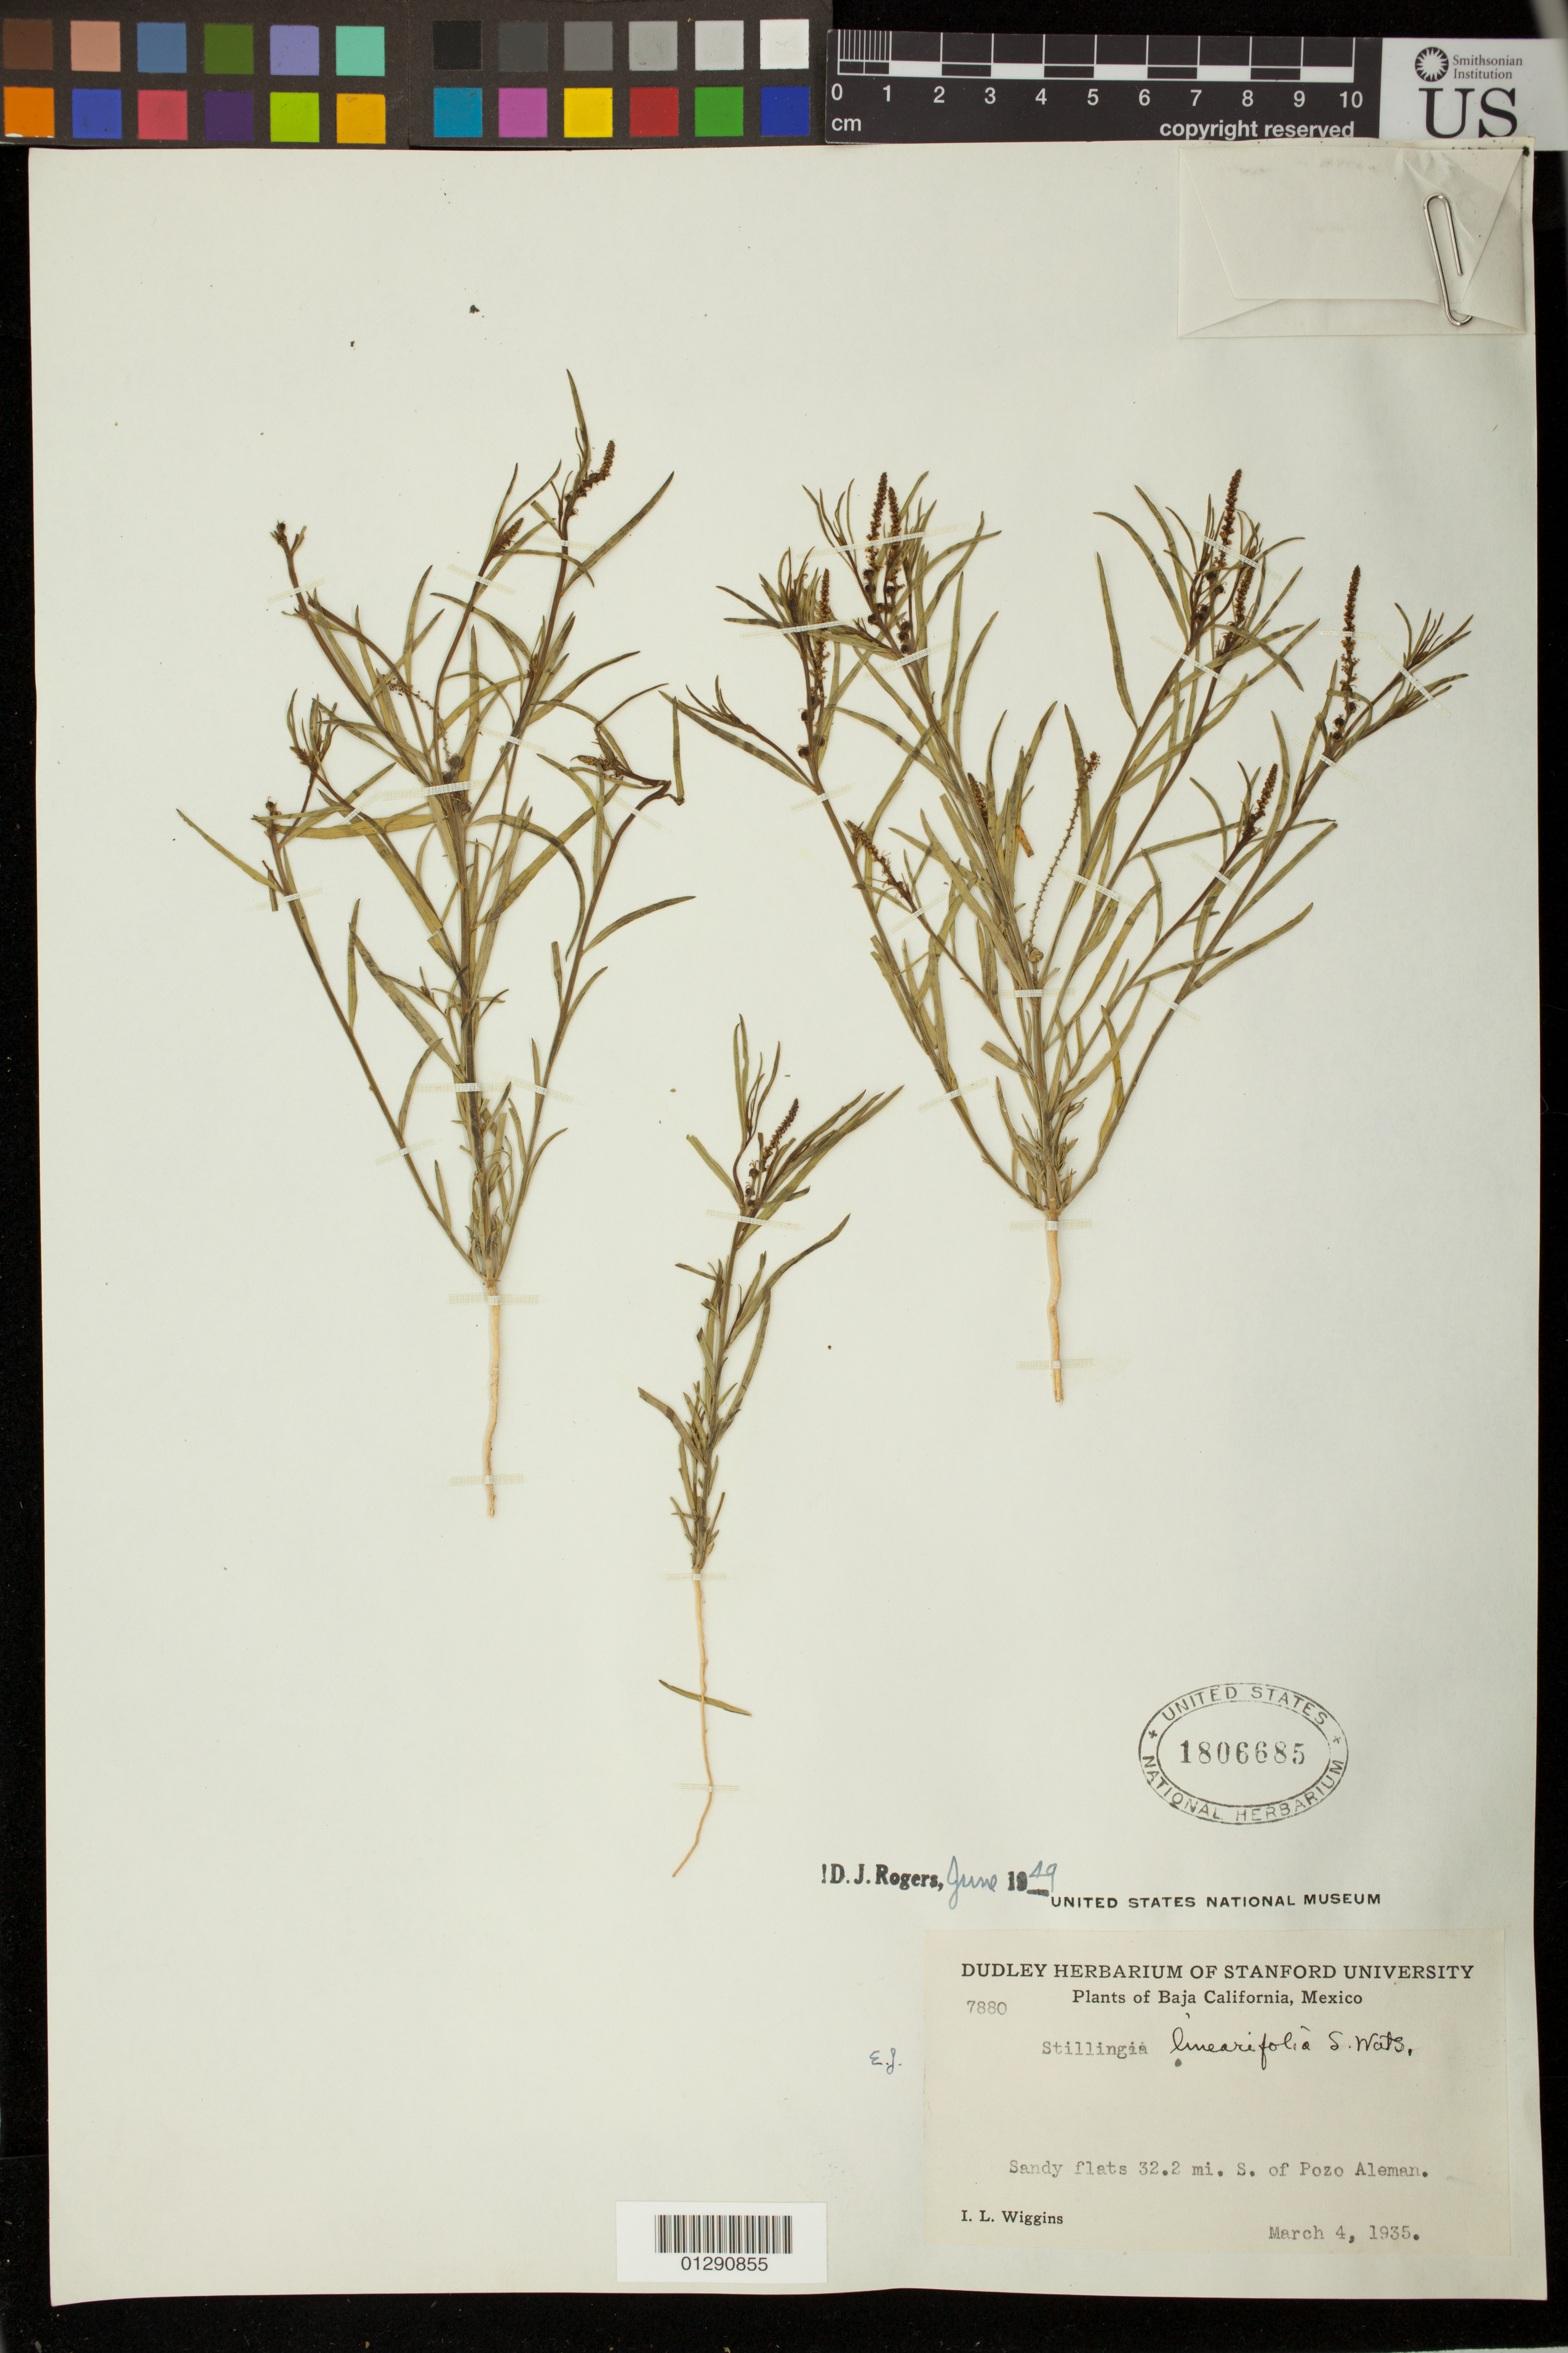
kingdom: Plantae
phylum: Tracheophyta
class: Magnoliopsida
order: Malpighiales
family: Euphorbiaceae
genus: Stillingia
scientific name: Stillingia linearifolia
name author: S. Watson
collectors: I. L. Wiggins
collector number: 7880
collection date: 1935-03-04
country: Mexico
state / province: Baja California Sur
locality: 32.2 mi. S. of Pozo Aleman.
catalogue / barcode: US 1806685